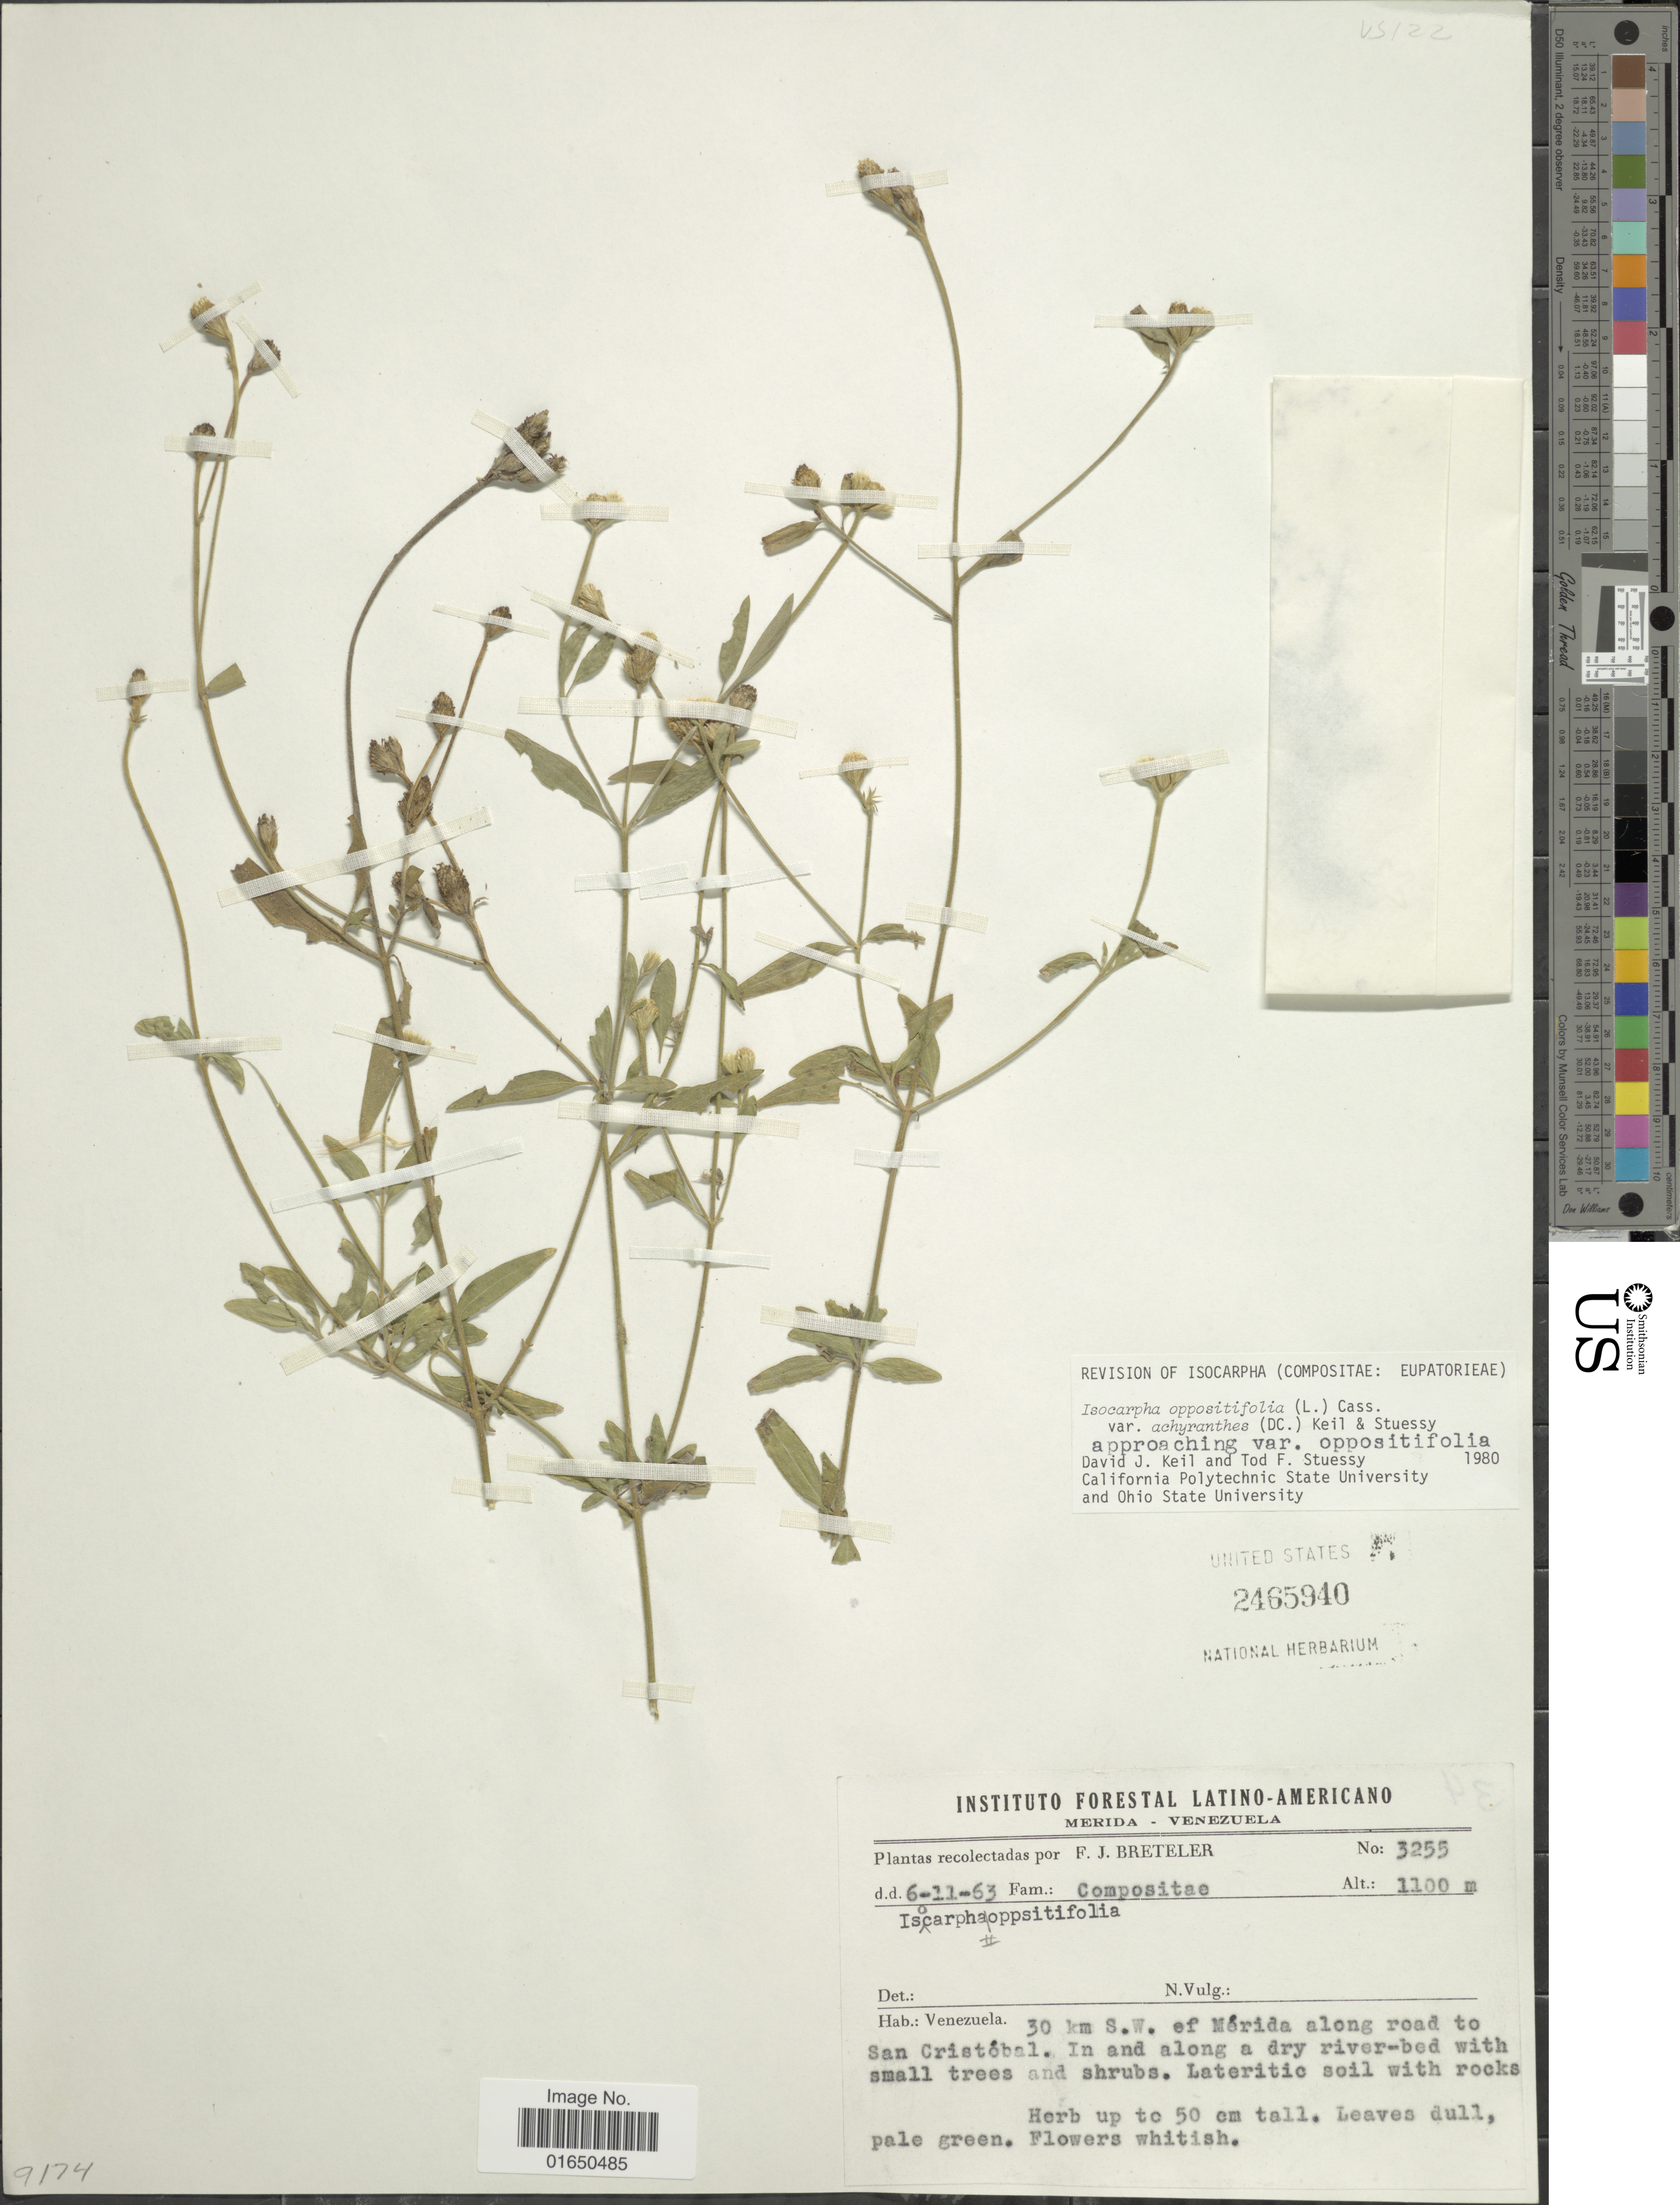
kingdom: Plantae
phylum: Tracheophyta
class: Magnoliopsida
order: Asterales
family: Asteraceae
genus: Isocarpha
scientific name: Isocarpha oppositifolia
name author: (L.) Cass.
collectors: F. J. Breteler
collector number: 3255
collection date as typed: Transcribed d/m/y: 6/11/63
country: Venezuela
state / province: Mérida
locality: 30 km S.W. of Merida along road to San Cristobal, In and along a dry river-bed with small trees and shrubs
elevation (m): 1100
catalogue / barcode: US 2465940